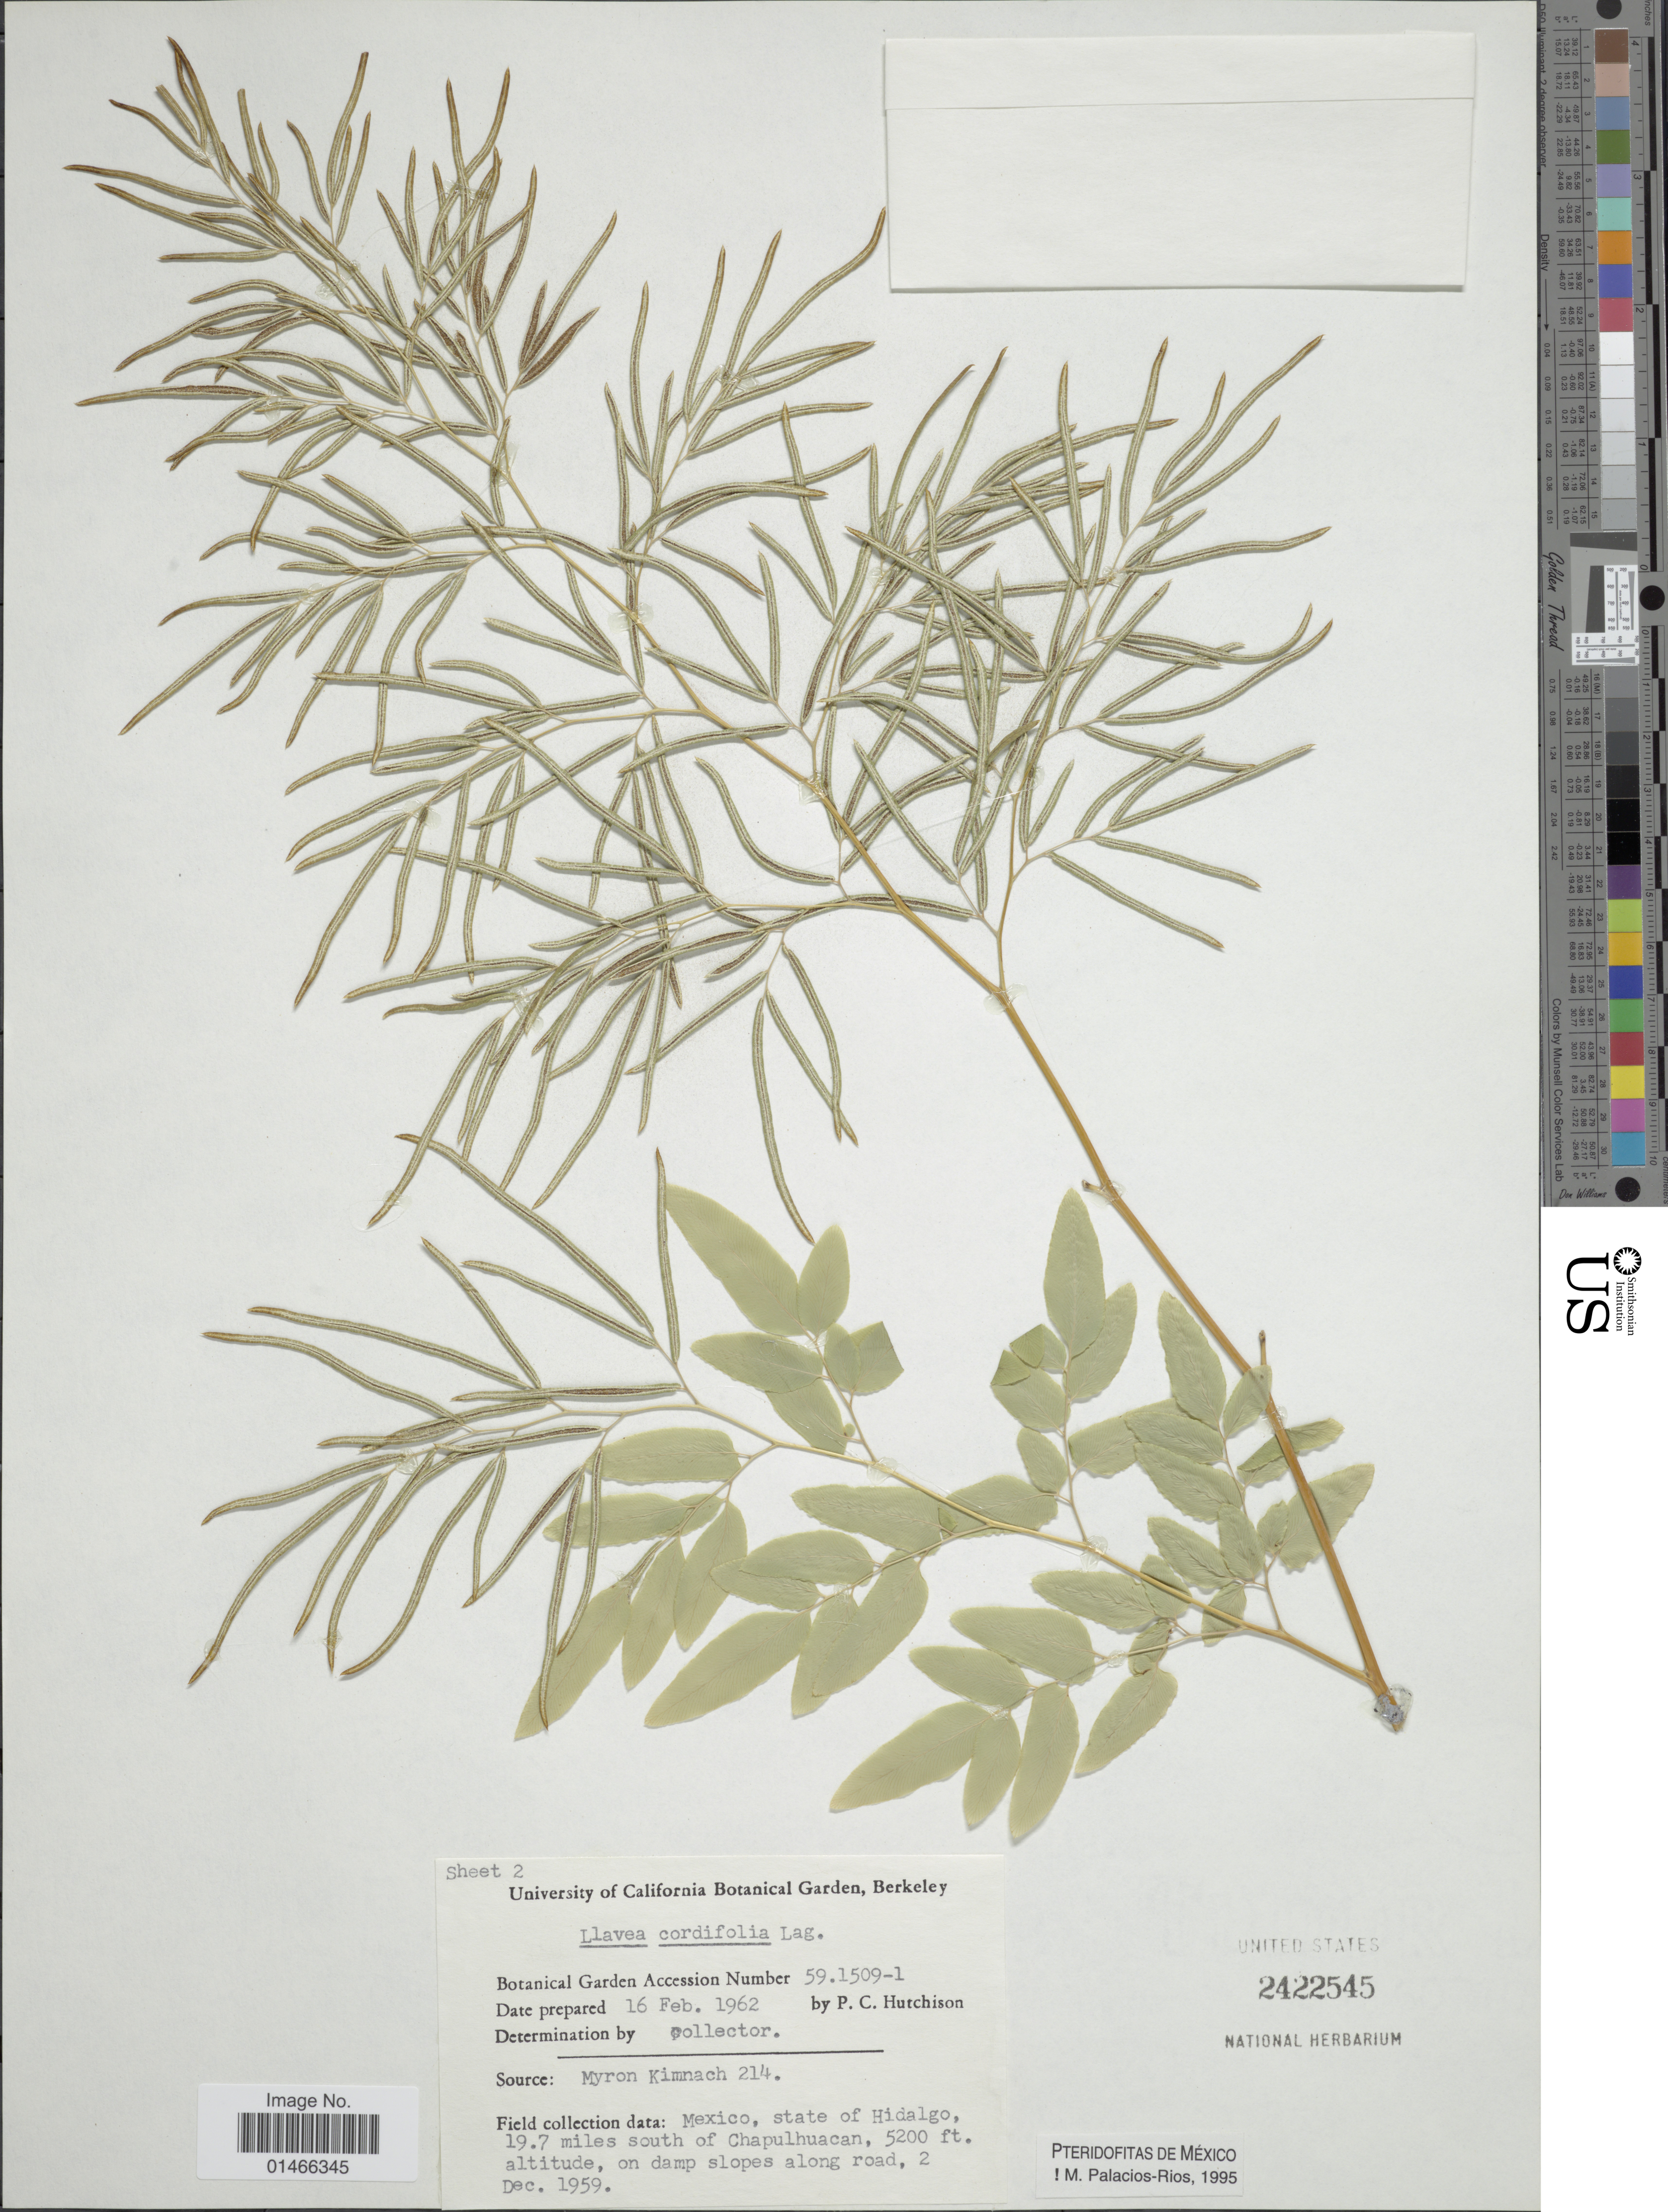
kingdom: Plantae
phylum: Tracheophyta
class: Polypodiopsida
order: Polypodiales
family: Pteridaceae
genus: Llavea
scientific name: Llavea cordifolia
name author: Lag.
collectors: M. W. Kimnach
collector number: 214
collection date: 1959-12-02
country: Mexico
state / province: Hidalgo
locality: State of Hidalgo, 19.7 miles south of Chapulhuacan. On damp slopes along road.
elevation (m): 1585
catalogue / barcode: US 2422545